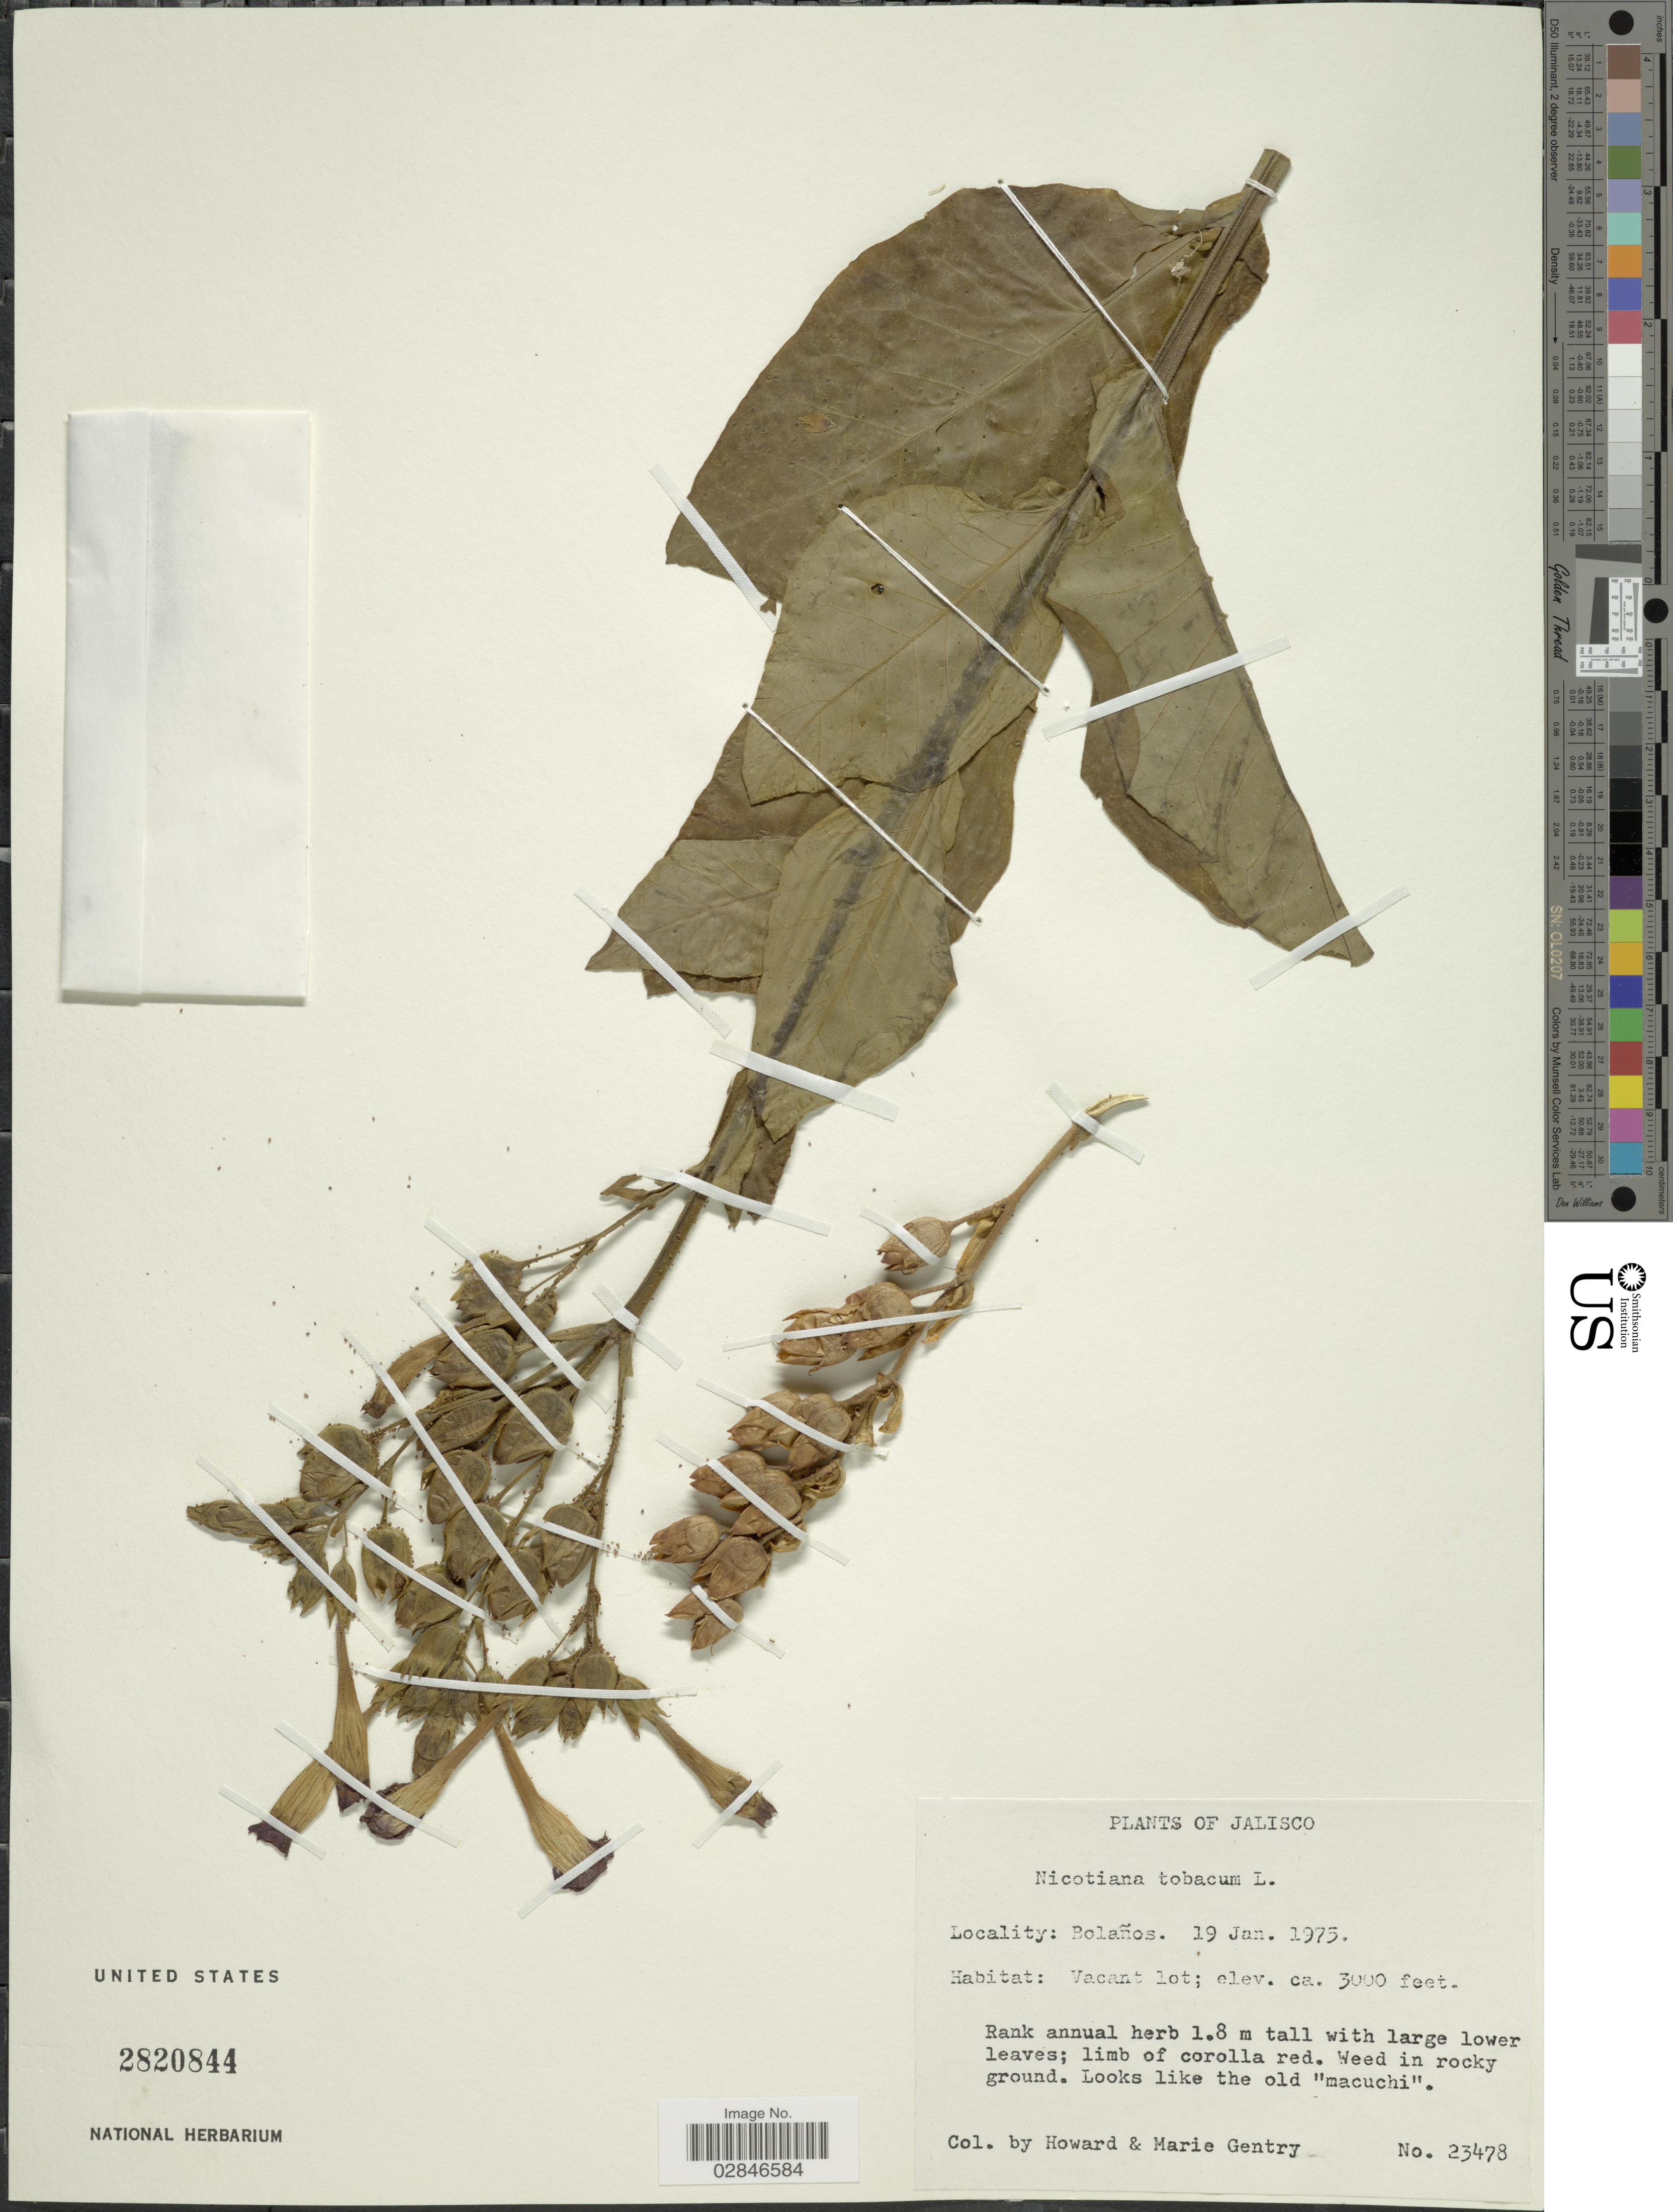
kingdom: Plantae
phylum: Tracheophyta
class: Magnoliopsida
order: Solanales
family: Solanaceae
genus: Nicotiana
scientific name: Nicotiana tabacum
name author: L.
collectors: H. S. Gentry & M. Gentry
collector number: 23478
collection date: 1975-01-19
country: Mexico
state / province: Jalisco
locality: Bolaños.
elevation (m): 914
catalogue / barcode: US 2820844